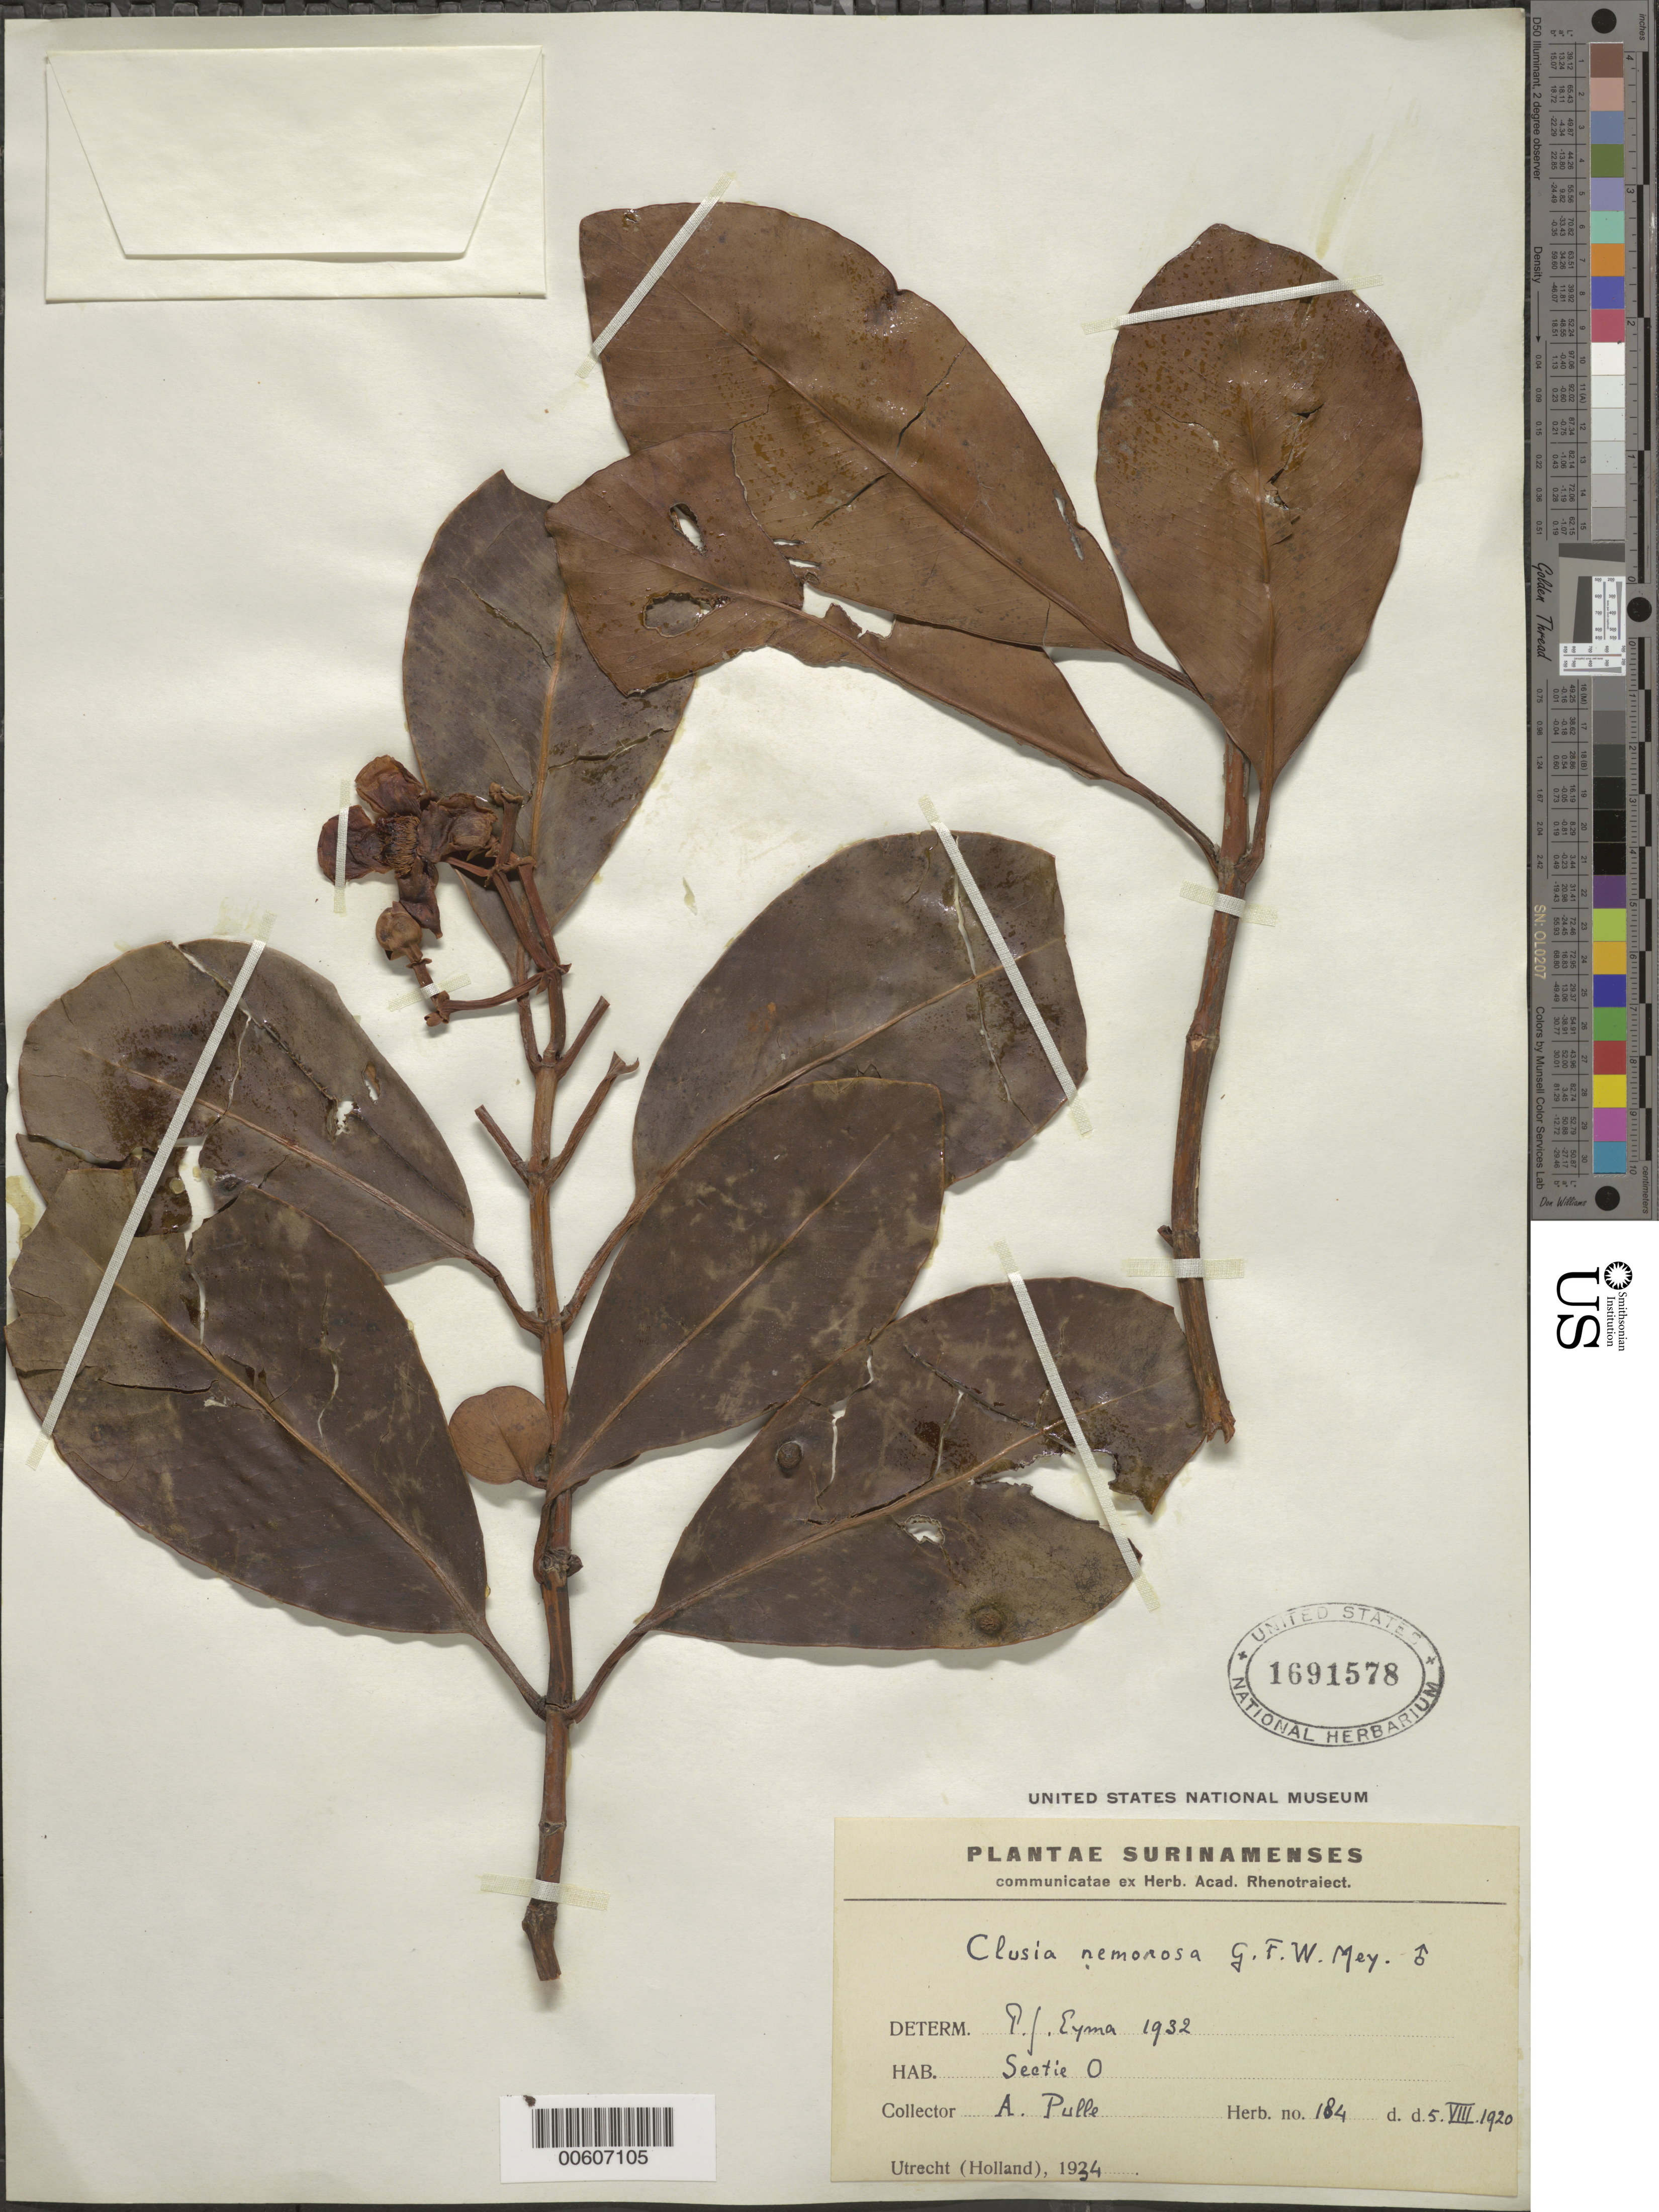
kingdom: Plantae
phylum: Tracheophyta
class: Magnoliopsida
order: Malpighiales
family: Clusiaceae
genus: Clusia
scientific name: Clusia nemorosa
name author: G. Mey.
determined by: Eyma, P. J.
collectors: A. A. Pulle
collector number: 184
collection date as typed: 5-Jul-20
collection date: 1920-07-05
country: Suriname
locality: Sectie O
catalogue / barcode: US 1691578